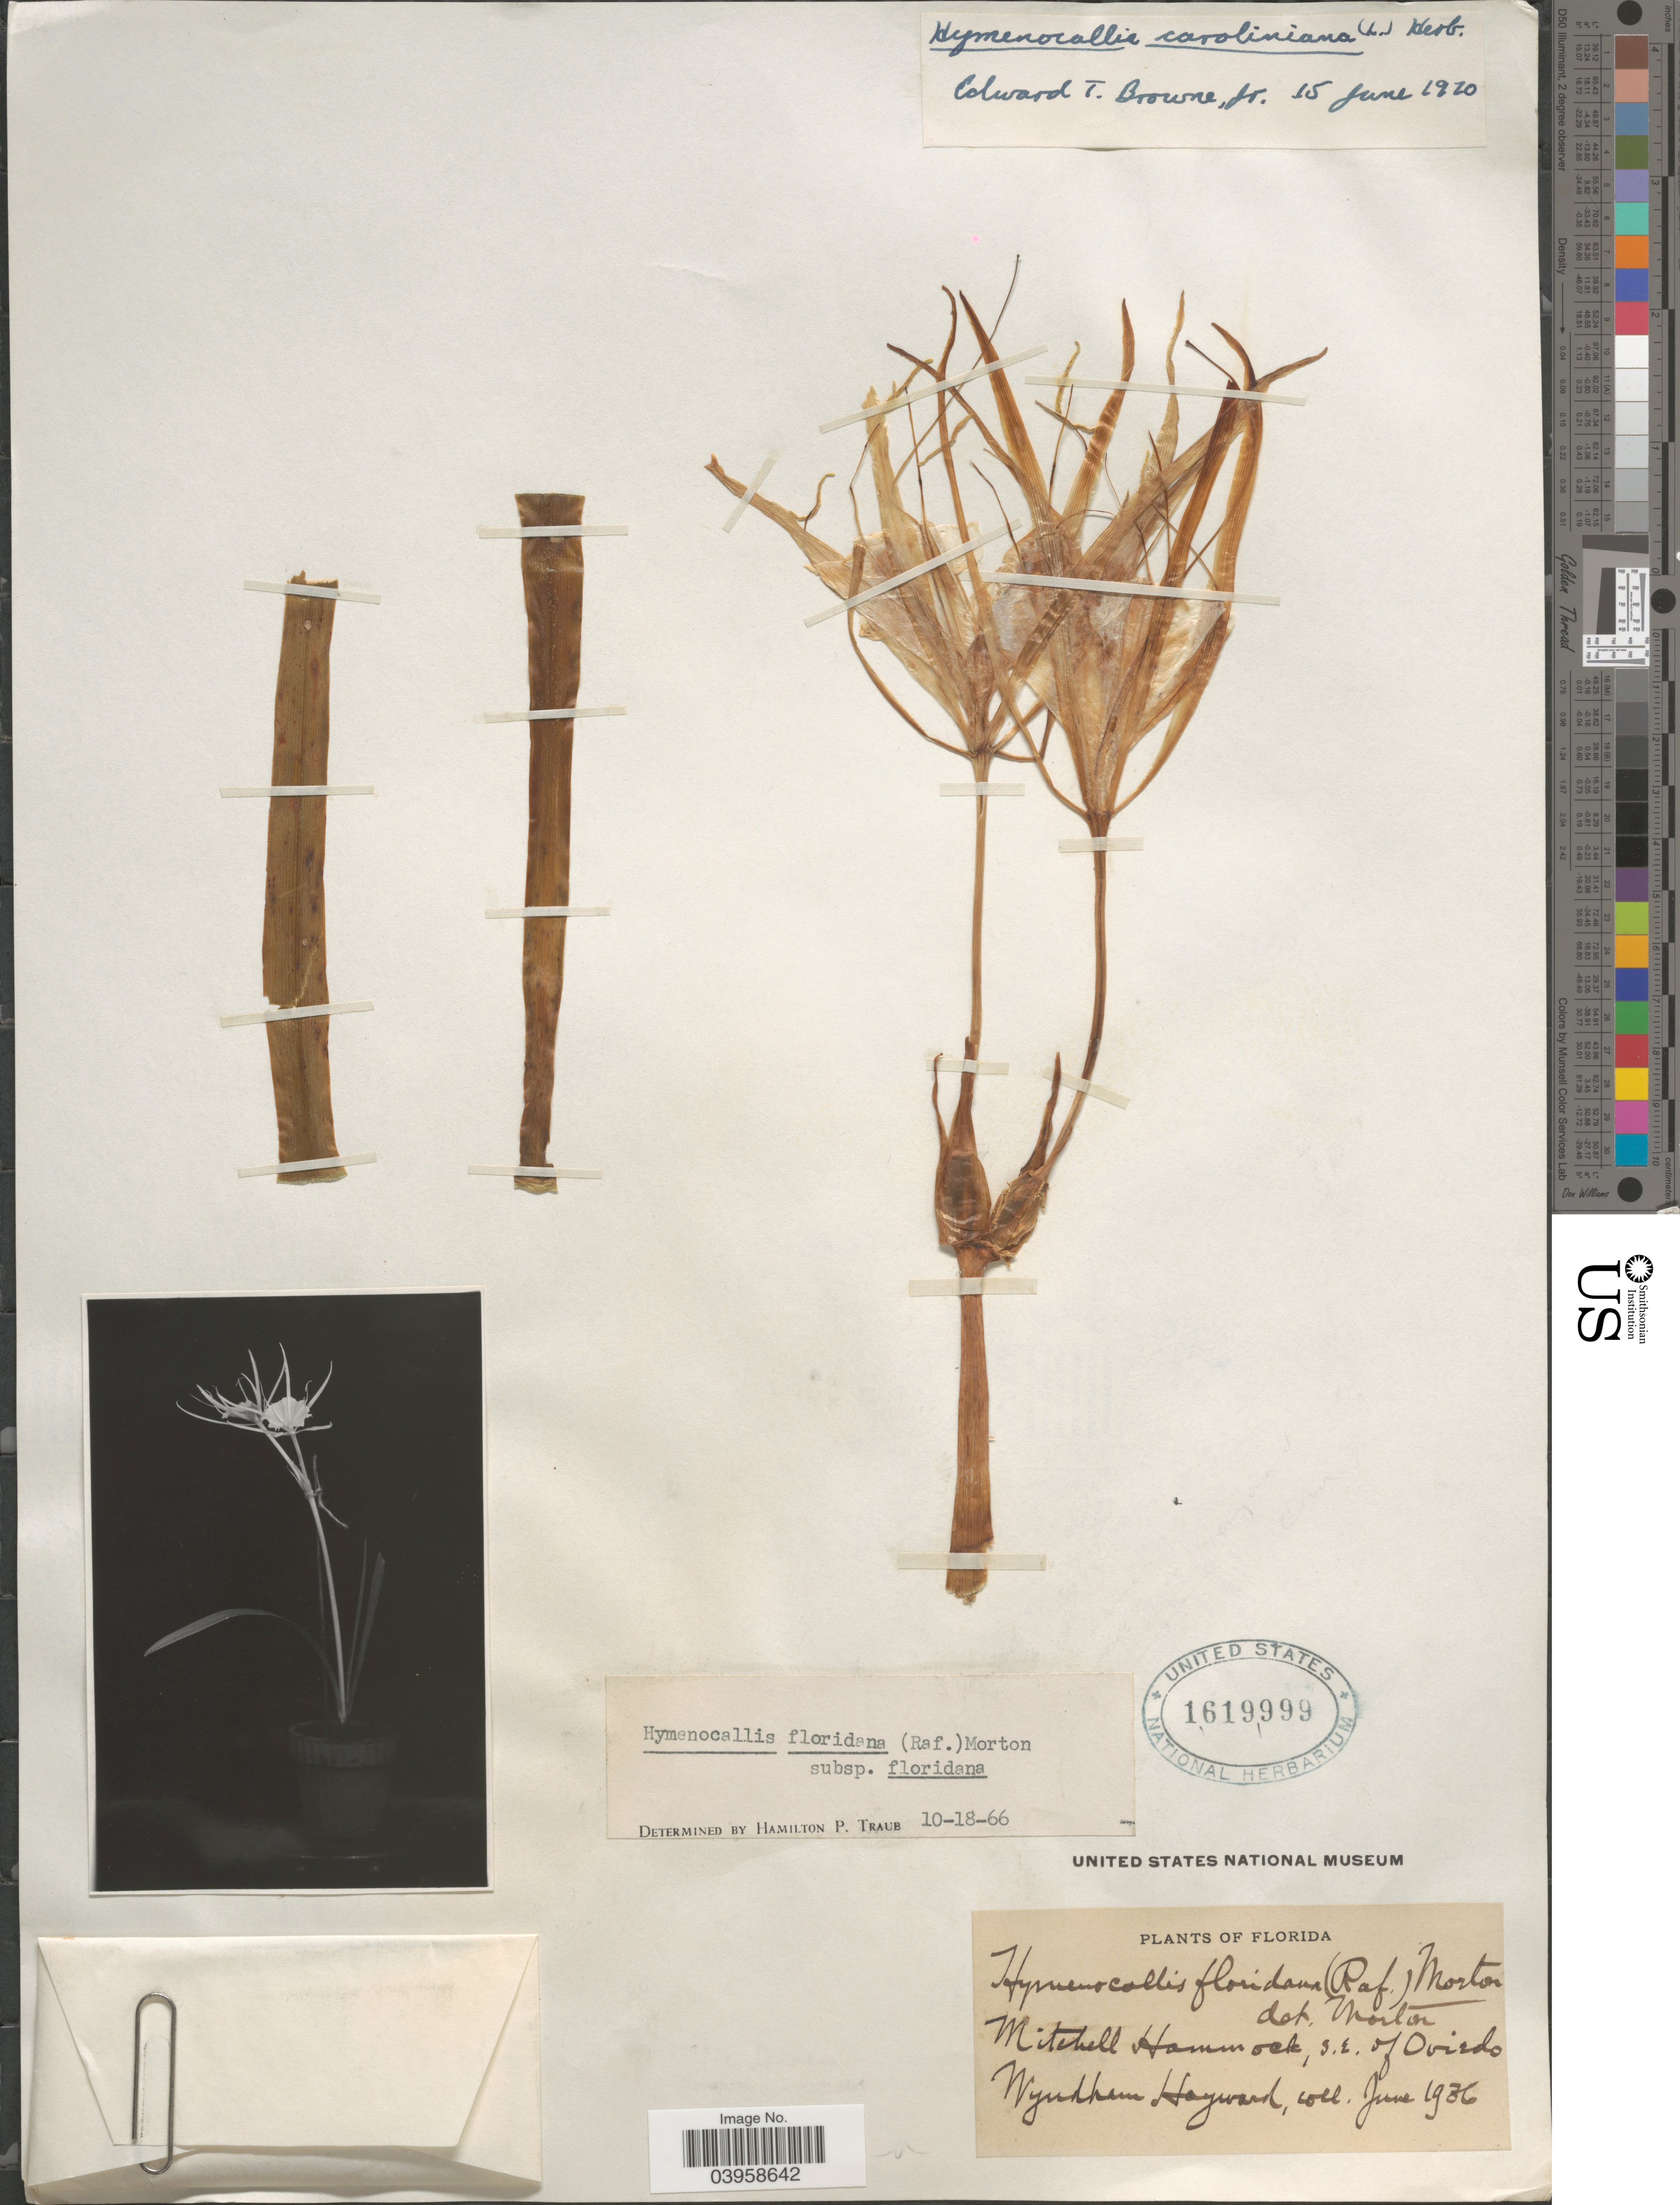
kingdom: Plantae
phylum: Tracheophyta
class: Liliopsida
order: Asparagales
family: Amaryllidaceae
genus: Hymenocallis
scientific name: Hymenocallis caroliniana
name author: (L.) Herb.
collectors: W. Hayward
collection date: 1936-06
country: United States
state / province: Florida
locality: Mitchell Hammock, S.E. of Oviedo.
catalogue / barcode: US 1619999